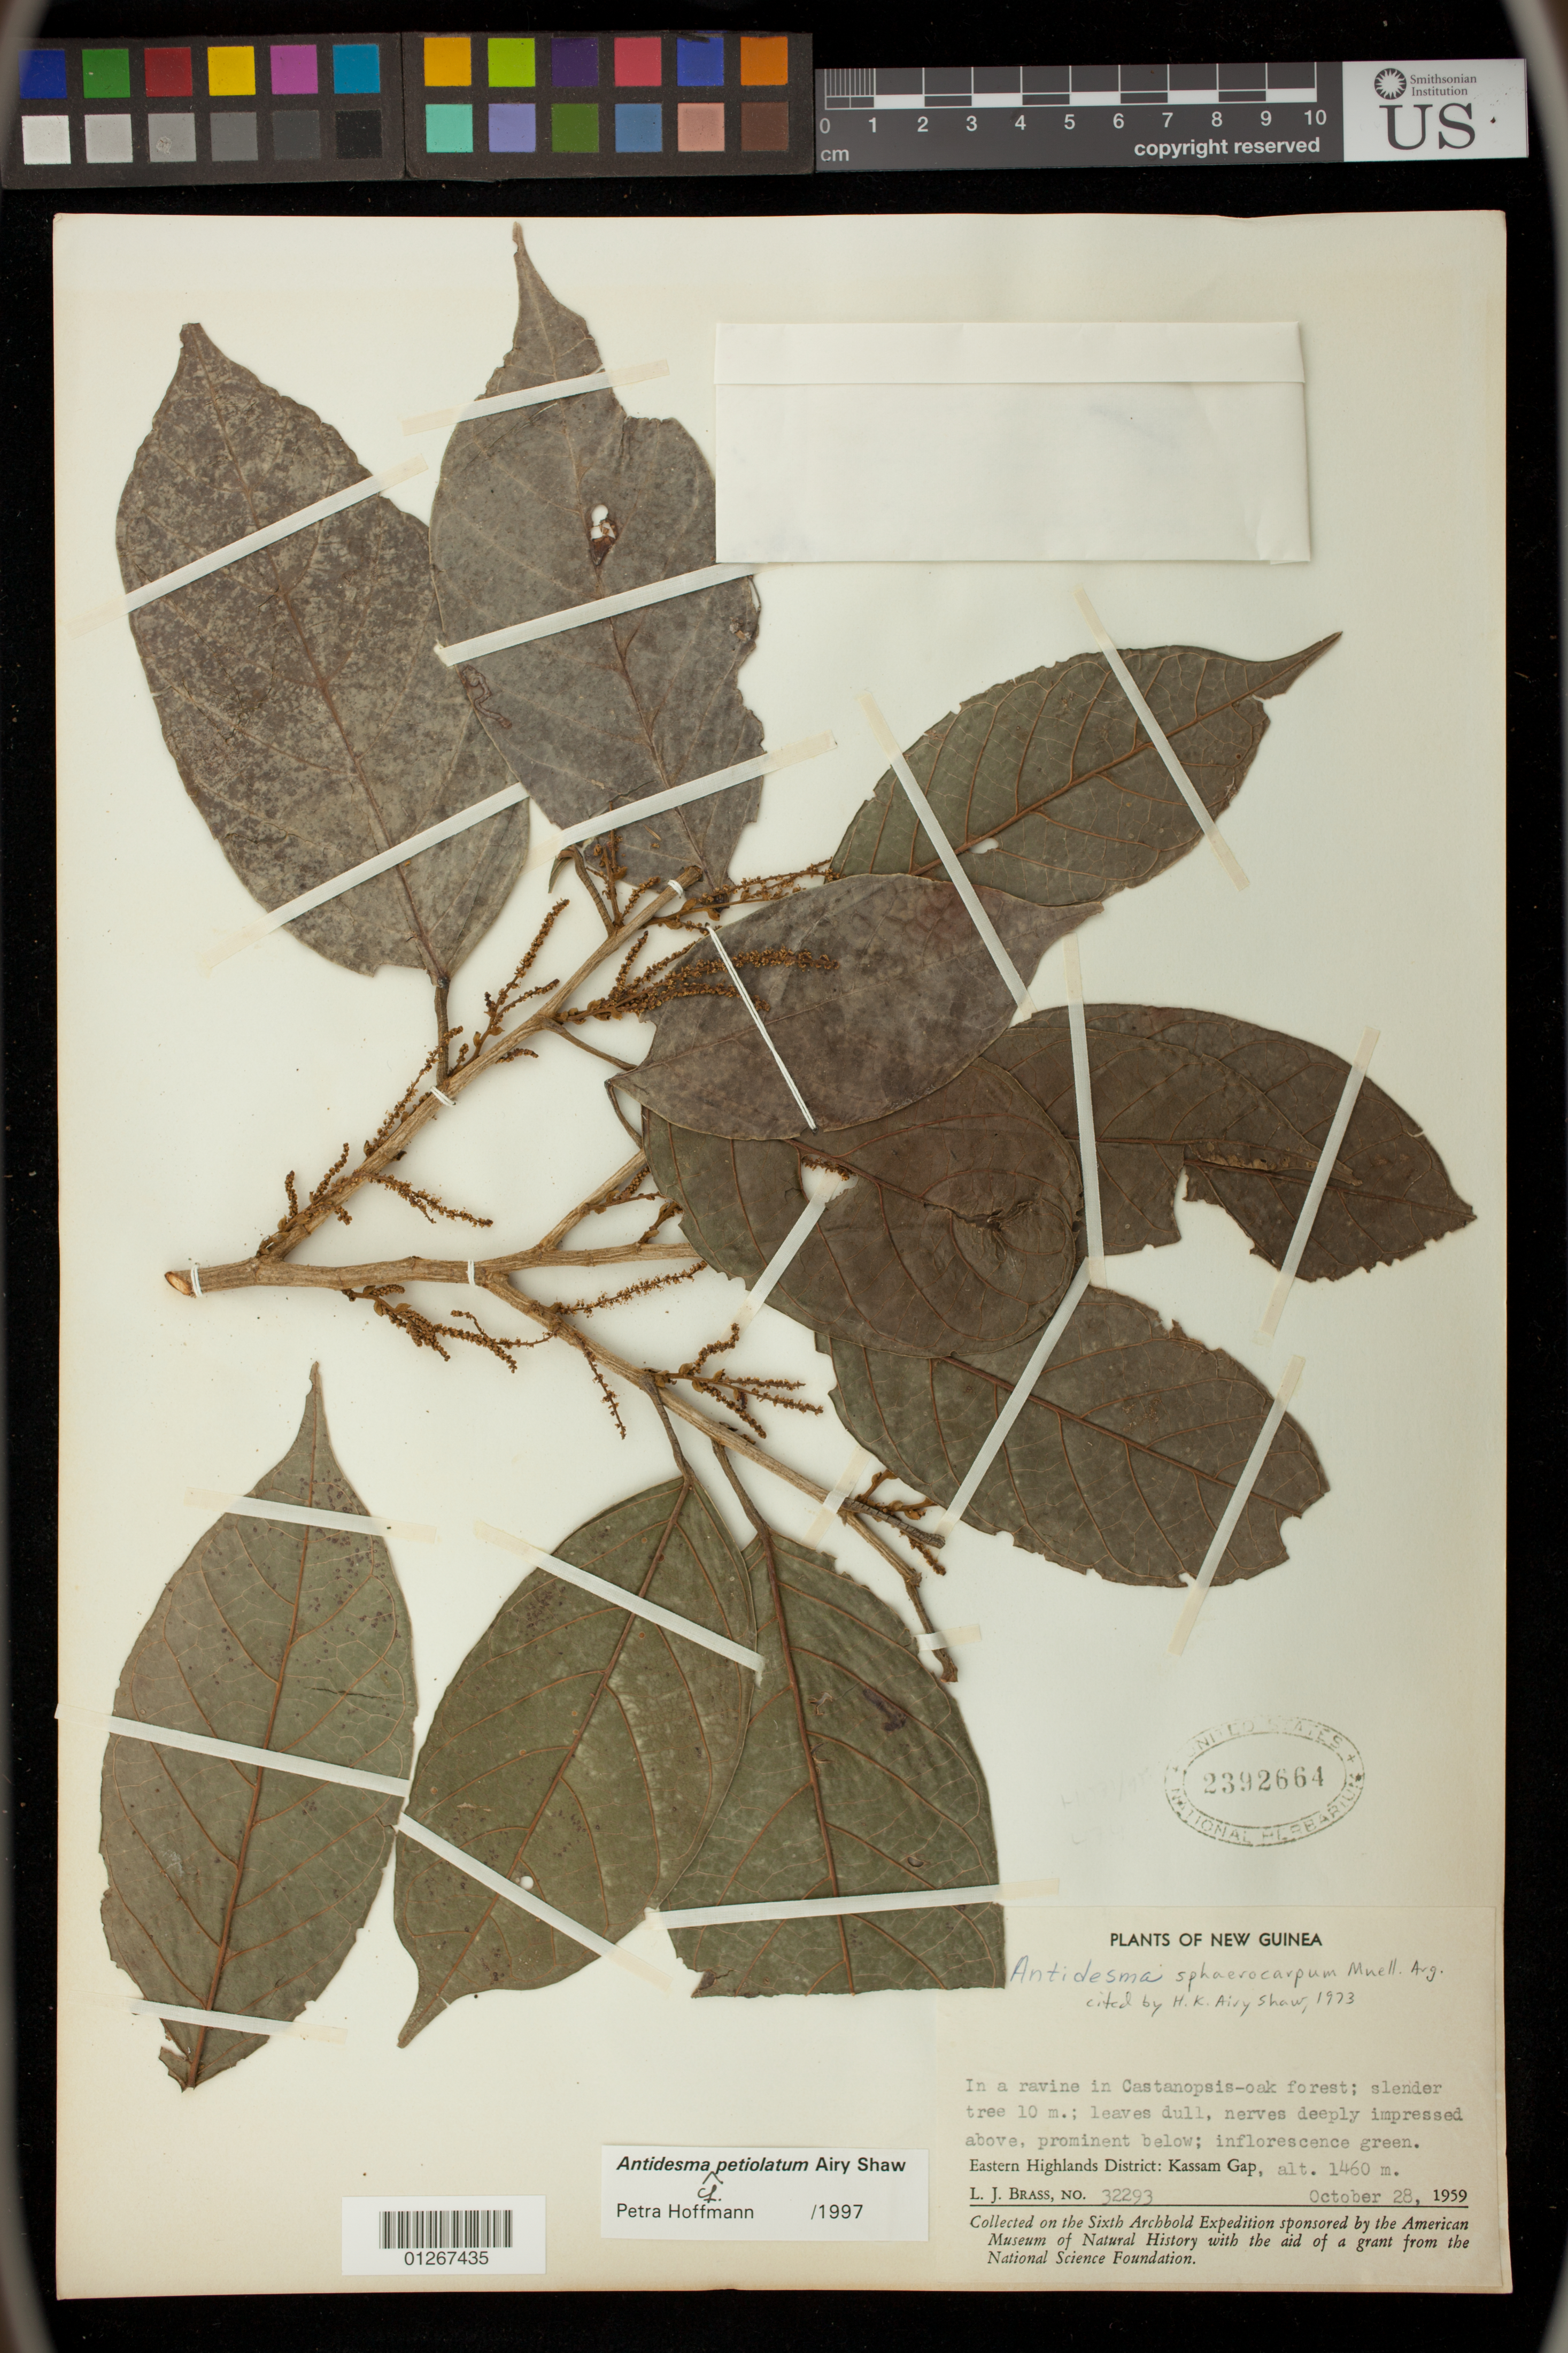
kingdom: Plantae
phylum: Tracheophyta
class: Magnoliopsida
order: Malpighiales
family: Phyllanthaceae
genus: Antidesma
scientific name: Antidesma petiolatum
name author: Airy Shaw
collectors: L. J. Brass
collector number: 32293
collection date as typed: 28 Oct 1959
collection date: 1959-10-28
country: Papua New Guinea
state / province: Eastern Highlands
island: New Guinea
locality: Eastern Highlands District: Kassam Gap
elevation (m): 1460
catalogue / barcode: US 2392664